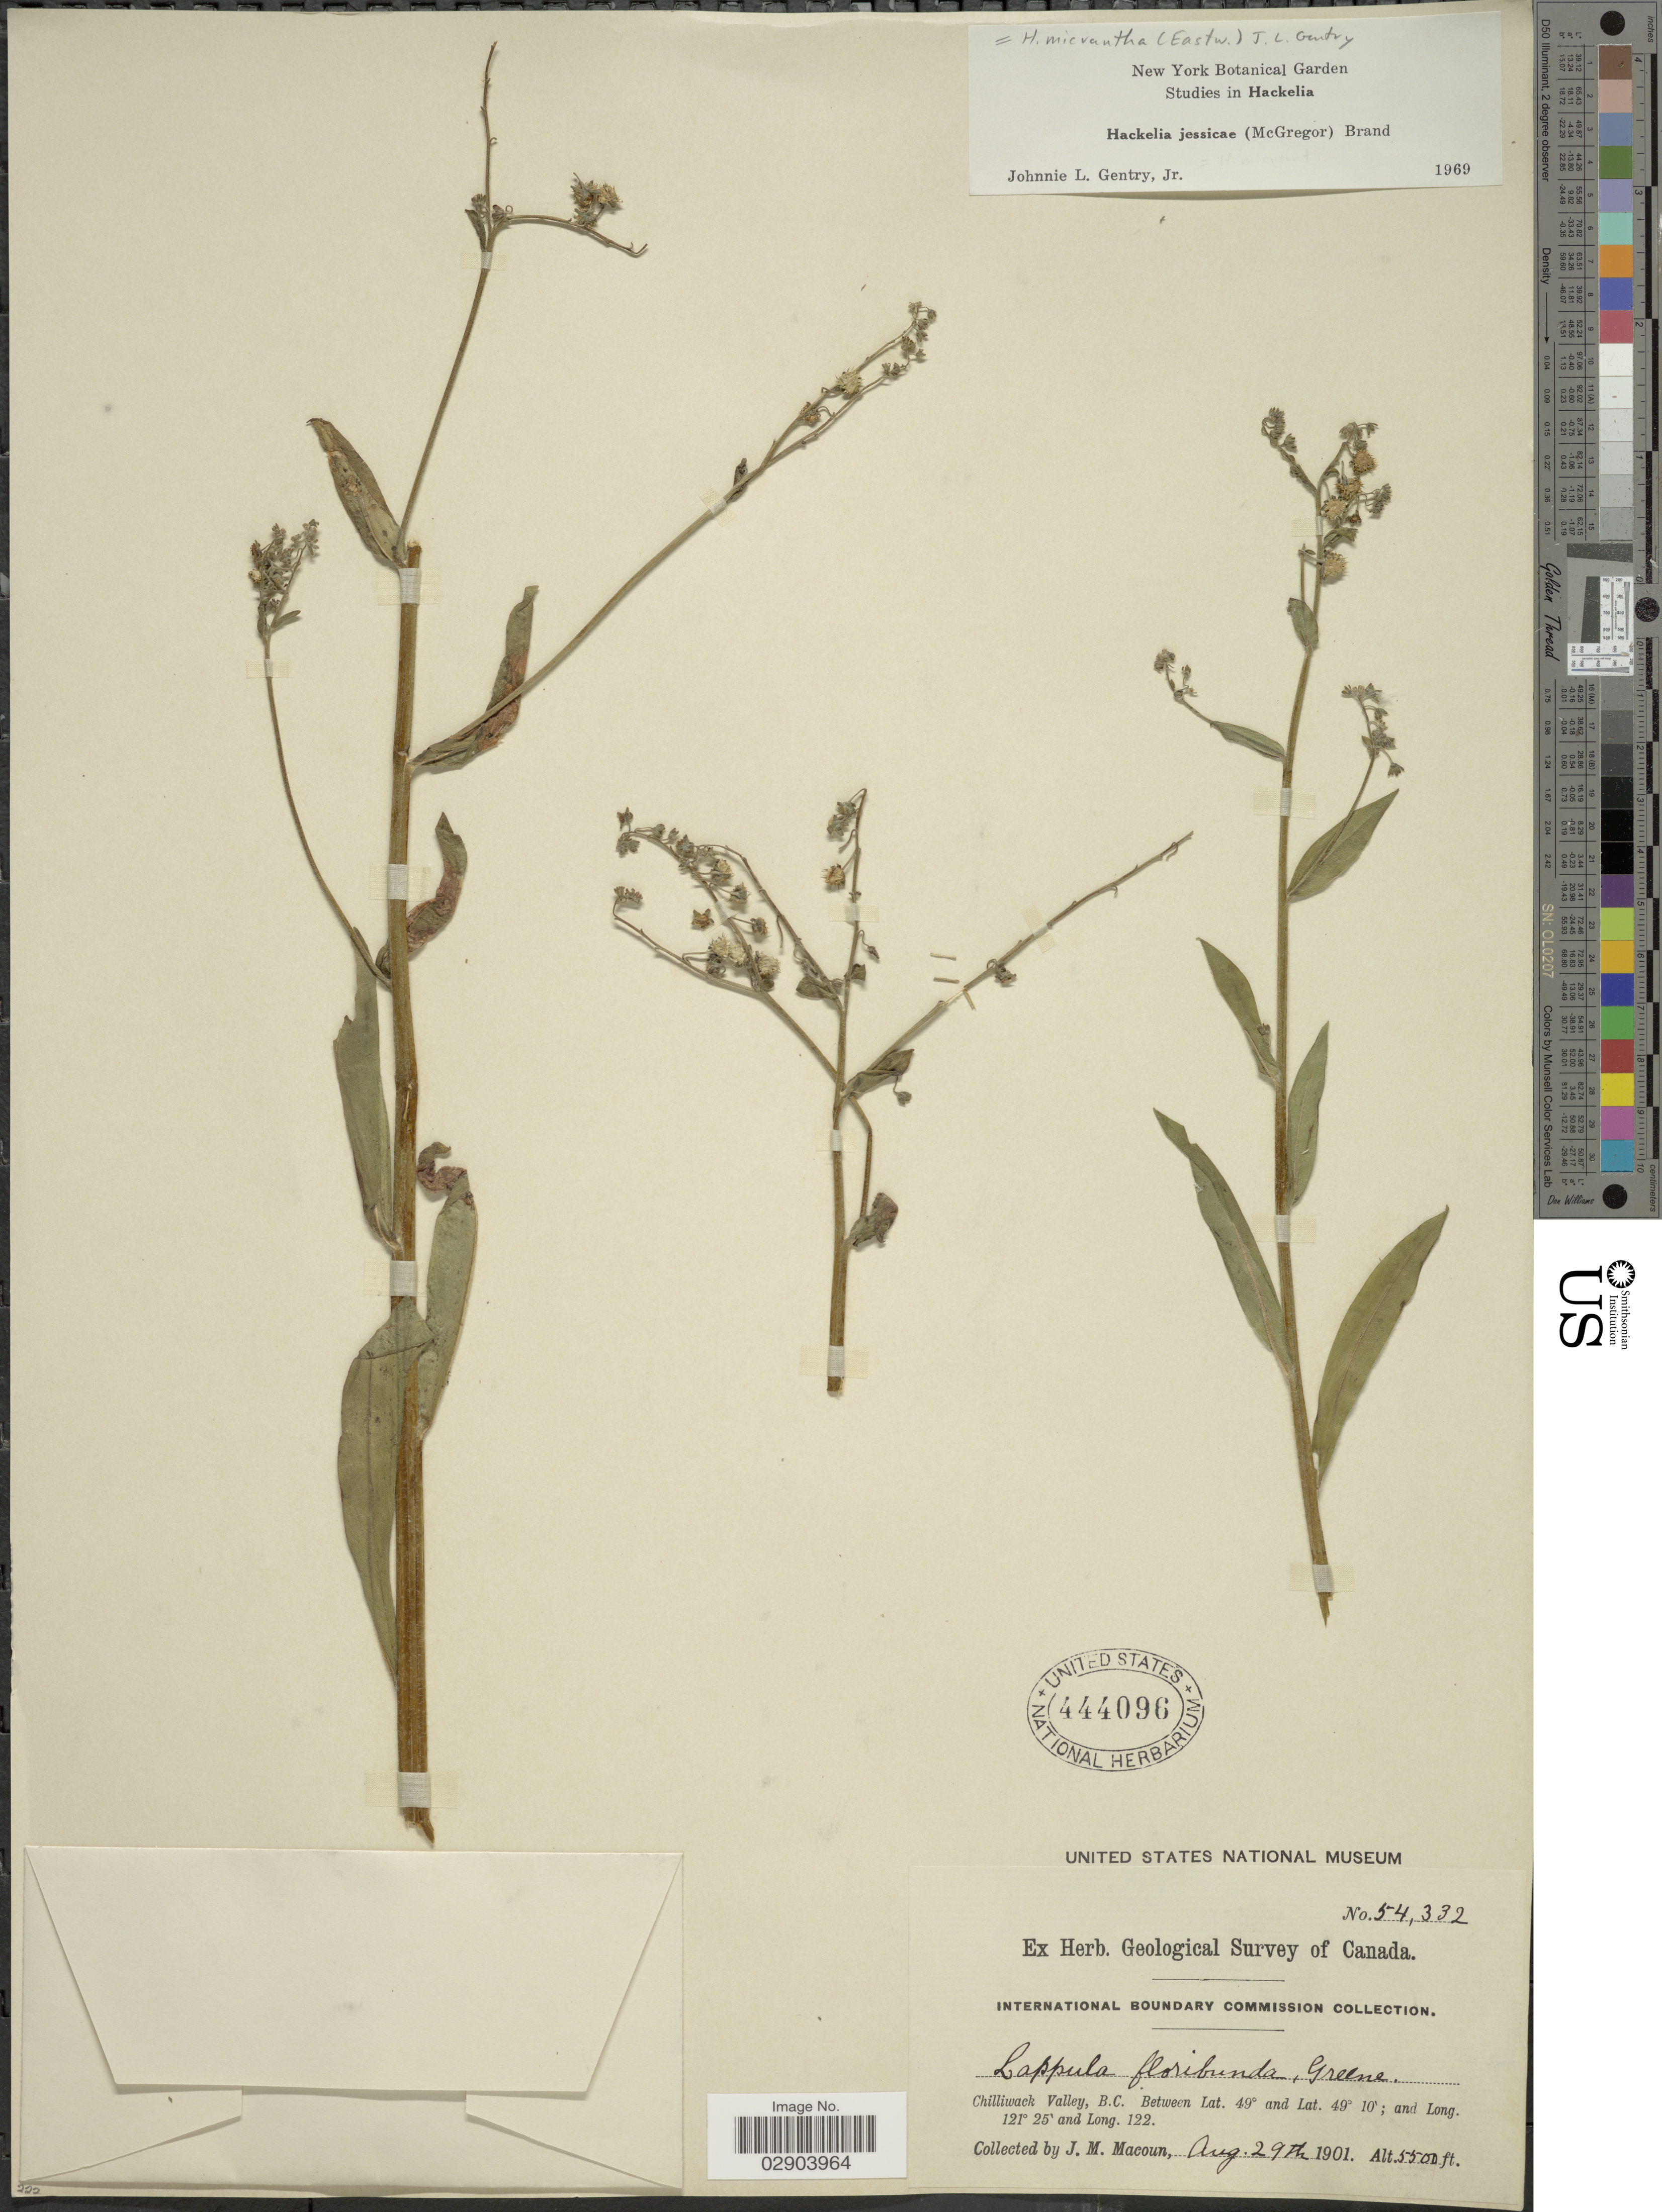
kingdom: Plantae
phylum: Tracheophyta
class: Magnoliopsida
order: Boraginales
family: Boraginaceae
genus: Hackelia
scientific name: Hackelia micrantha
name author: (Eastw.) J.L. Gentry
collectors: J. M. Macoun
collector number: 54332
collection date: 1901-08-29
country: Canada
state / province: British Columbia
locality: Chilliwack Valley,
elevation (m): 1676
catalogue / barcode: US 444096